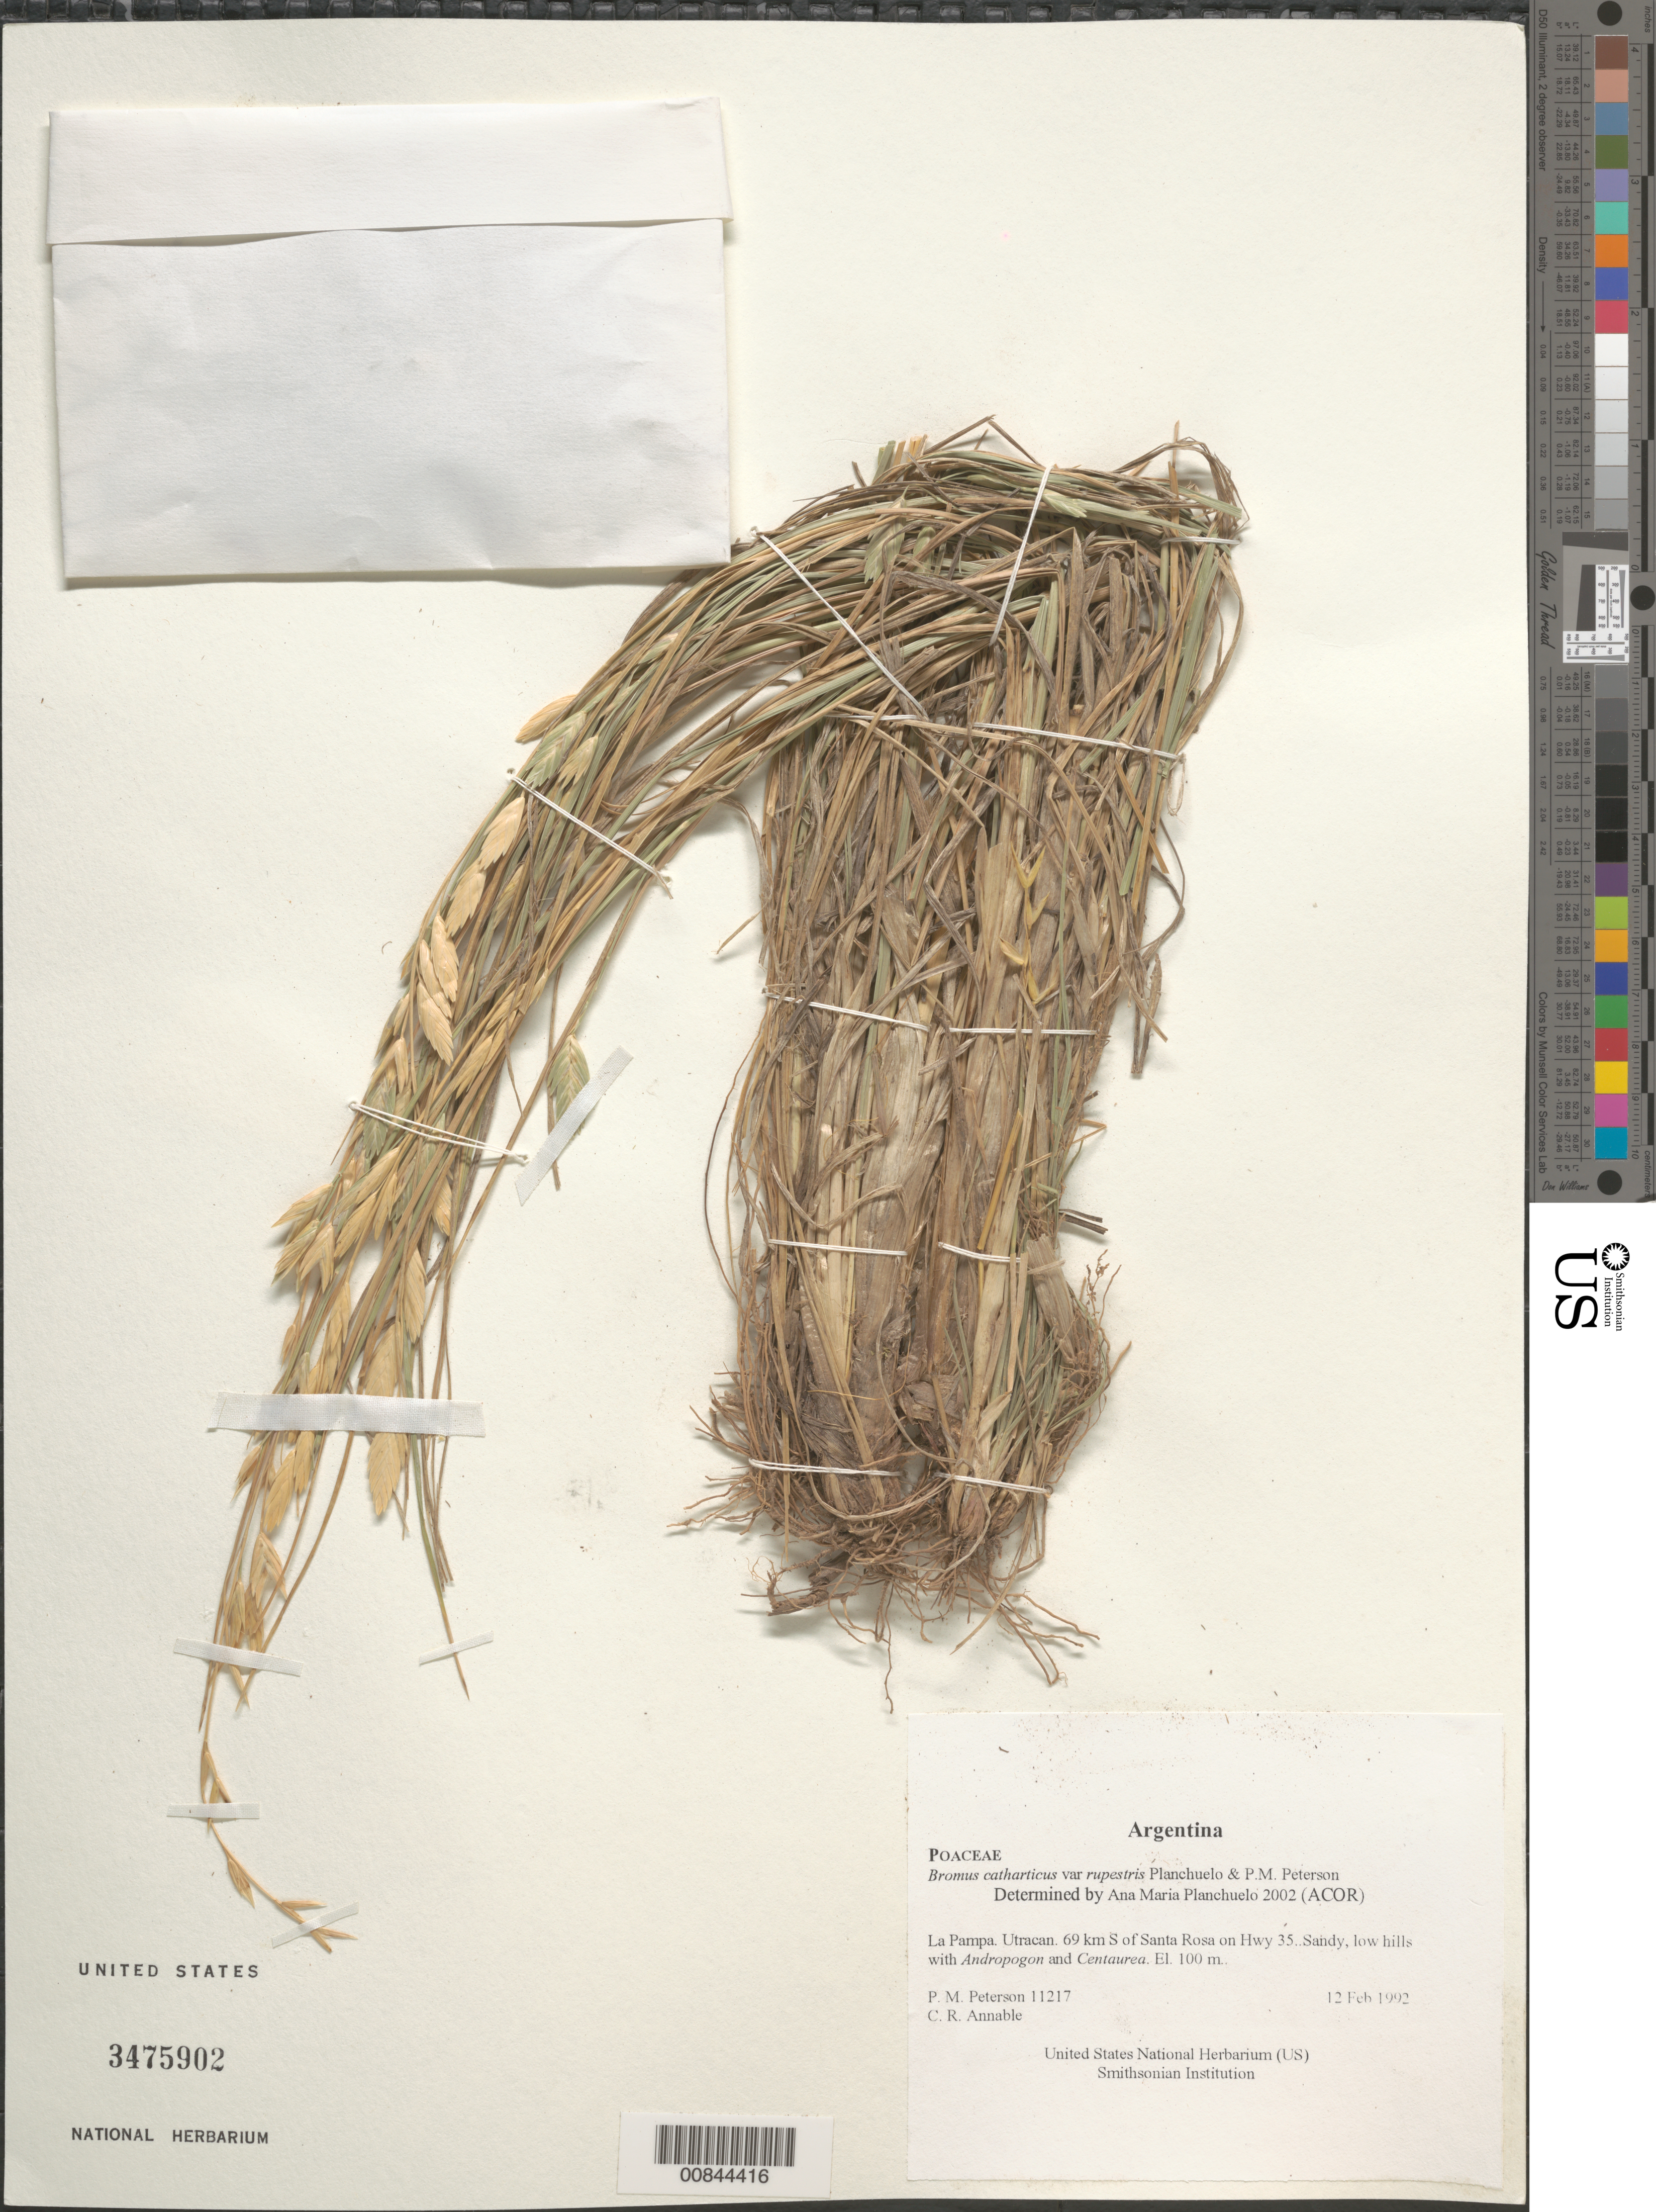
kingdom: Plantae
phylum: Tracheophyta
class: Liliopsida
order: Poales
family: Poaceae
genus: Bromus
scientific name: Bromus catharticus var. rupestris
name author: Planchuelo & P.M. Peterson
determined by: Planchuelo, A. M.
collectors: P. M. Peterson & C. R. Annable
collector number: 11217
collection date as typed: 12 Feb 1992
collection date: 1992-02-12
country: Argentina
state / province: La Pampa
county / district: Utracan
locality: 69 km S of Santa Rosa on Hwy 35.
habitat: Sandy, low hills with Andropogon and Centaurea. El. 100 m.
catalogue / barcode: US 3475902